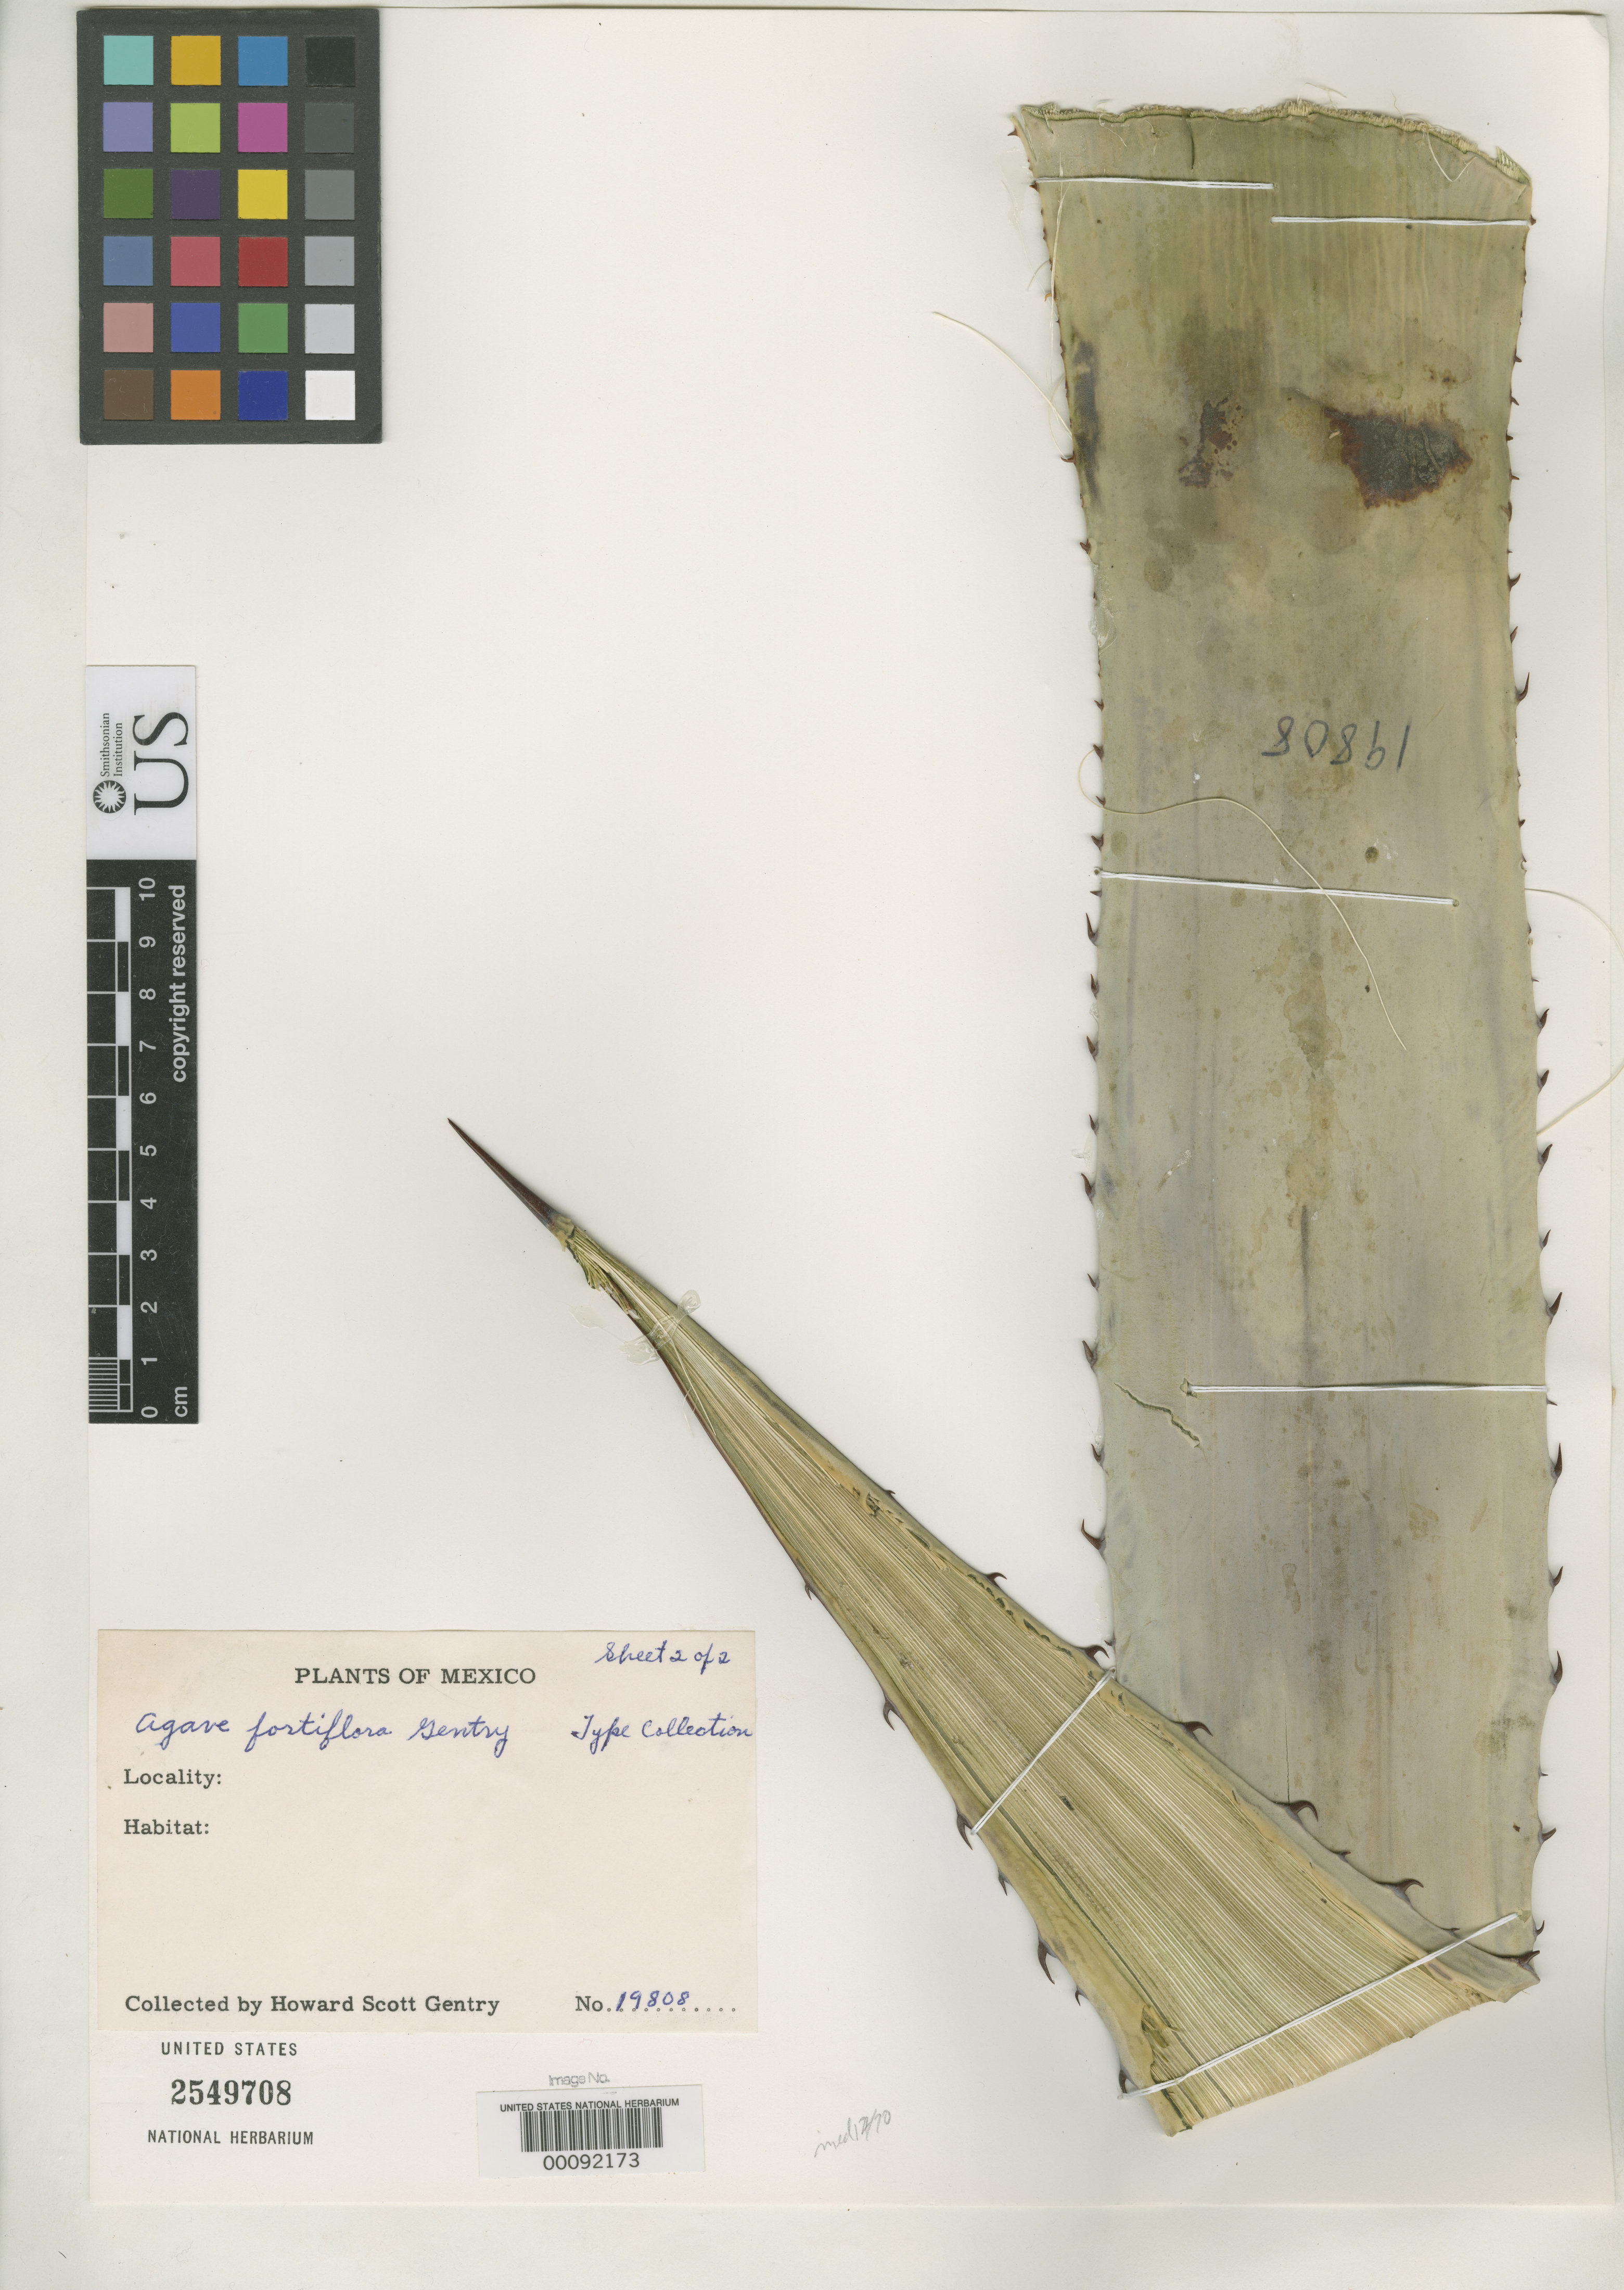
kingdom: Plantae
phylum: Tracheophyta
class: Liliopsida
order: Asparagales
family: Asparagaceae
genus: Agave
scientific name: Agave fortiflora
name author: Gentry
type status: Holotype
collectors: H. S. Gentry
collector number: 19808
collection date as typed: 02 Jul 1962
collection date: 1962-07-02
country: Mexico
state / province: Baja California Norte / Baja California Sur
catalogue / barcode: US 2549708